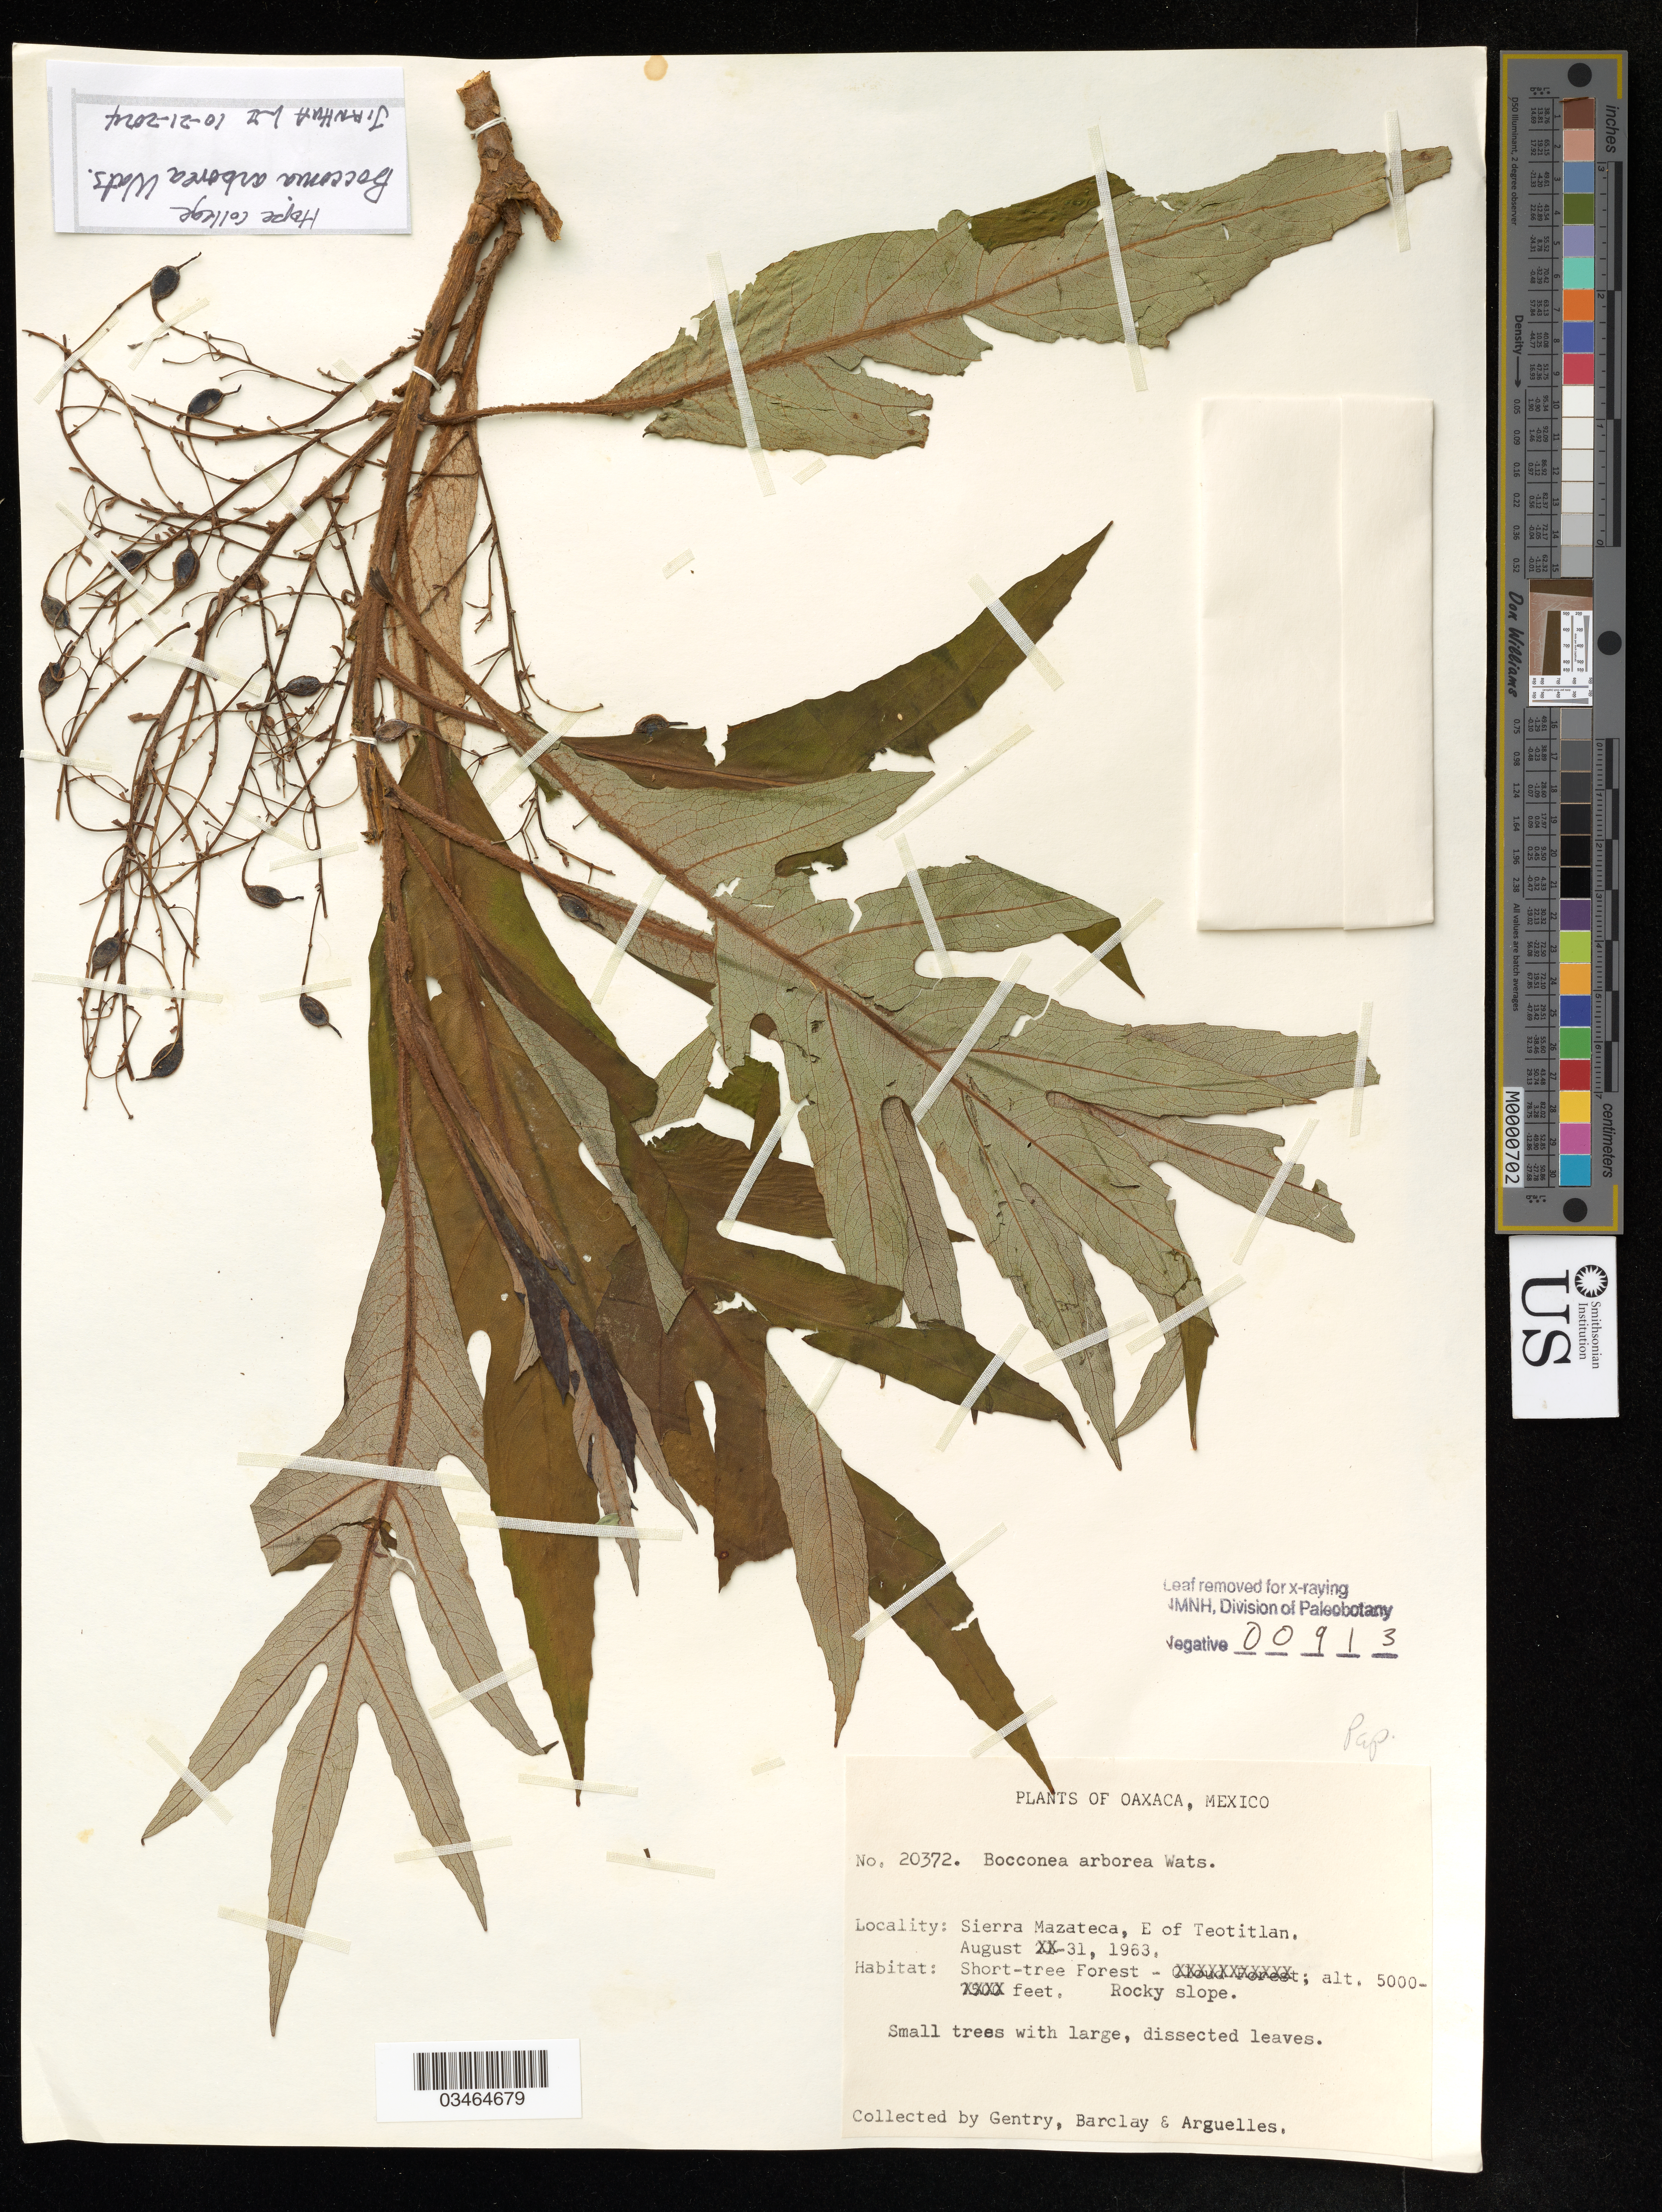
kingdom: Plantae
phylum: Tracheophyta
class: Magnoliopsida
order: Ranunculales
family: Papaveraceae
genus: Bocconia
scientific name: Bocconia arborea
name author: S. Watson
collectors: Gentry, --, -- Barclay & Arguelles, --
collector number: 20372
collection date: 1963-08-31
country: Mexico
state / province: Oaxaca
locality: Sierra Mazateca, E of Teotitlan.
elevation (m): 1524